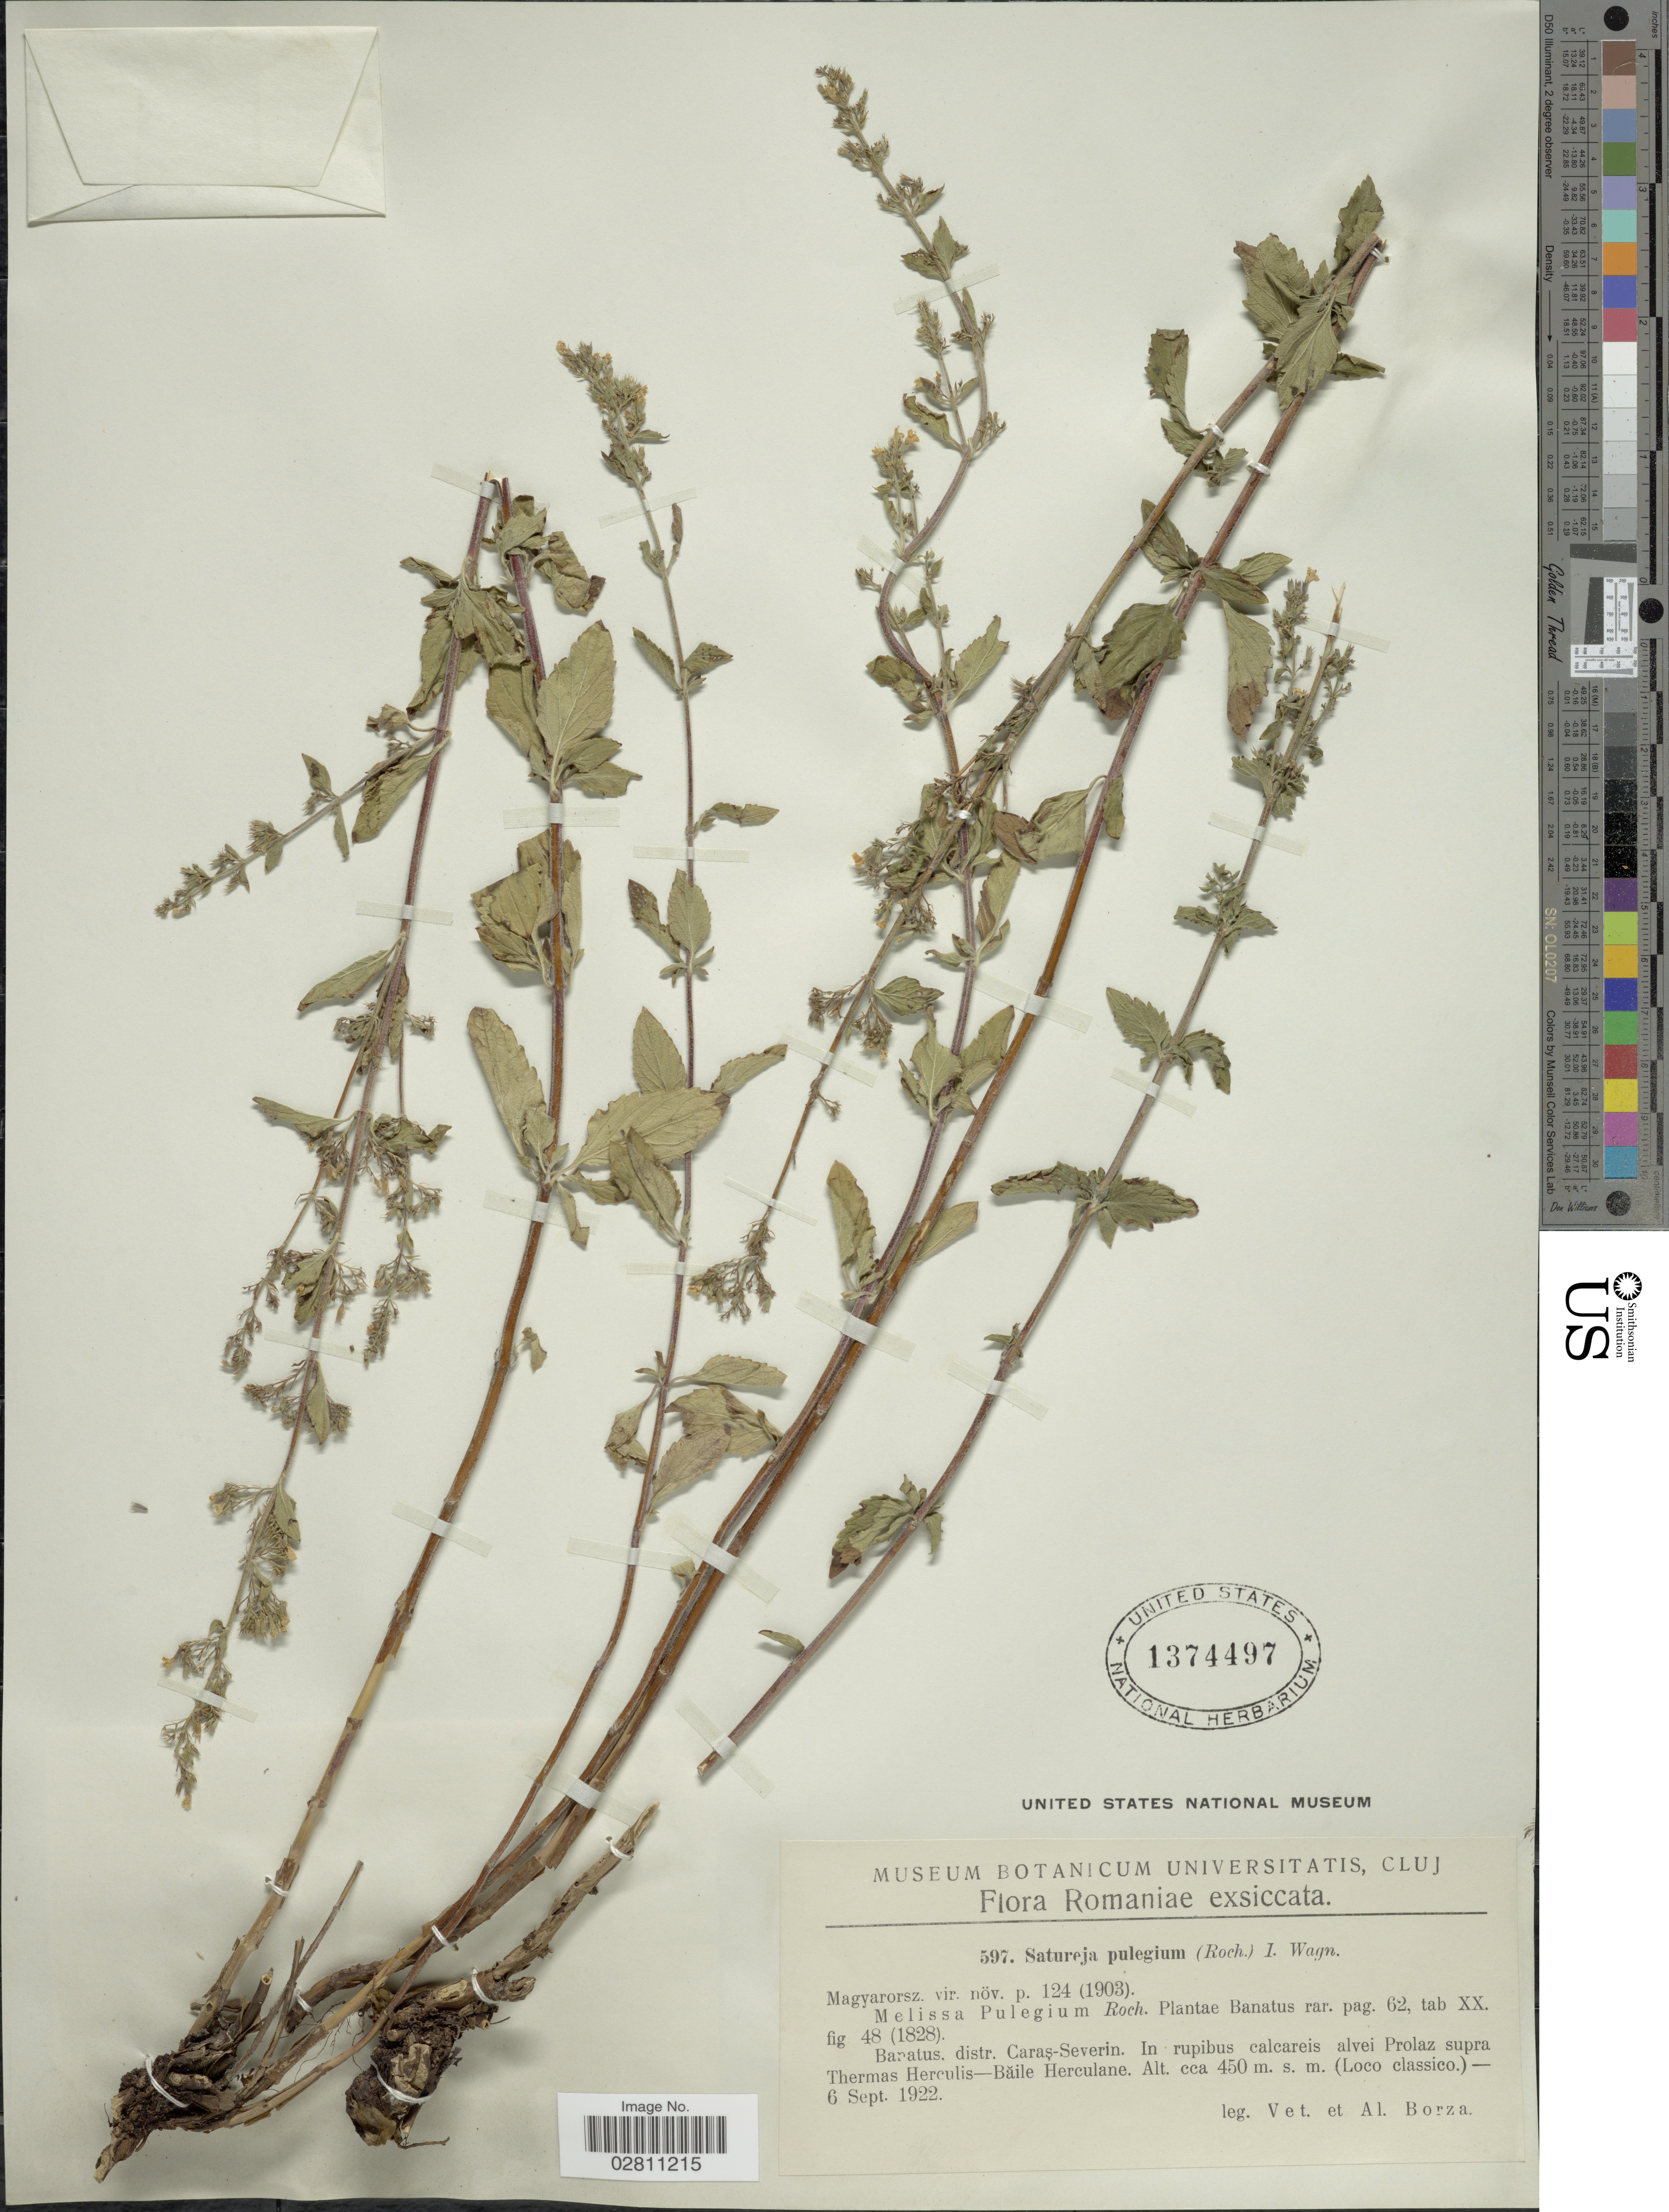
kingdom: Plantae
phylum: Tracheophyta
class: Magnoliopsida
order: Lamiales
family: Lamiaceae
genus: Clinopodium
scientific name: Clinopodium pulegium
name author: (Rochel) Bräuchler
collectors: V. Borza & A. Borza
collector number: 597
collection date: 1922-09-06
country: Romania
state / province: Caras-Severin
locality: Romaniae, Baratus. distr. Caras-Severin. In rupibus calcareis alvei Prolaz supra Thermas Herculis-Baile Herculane.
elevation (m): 450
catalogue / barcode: US 1374497